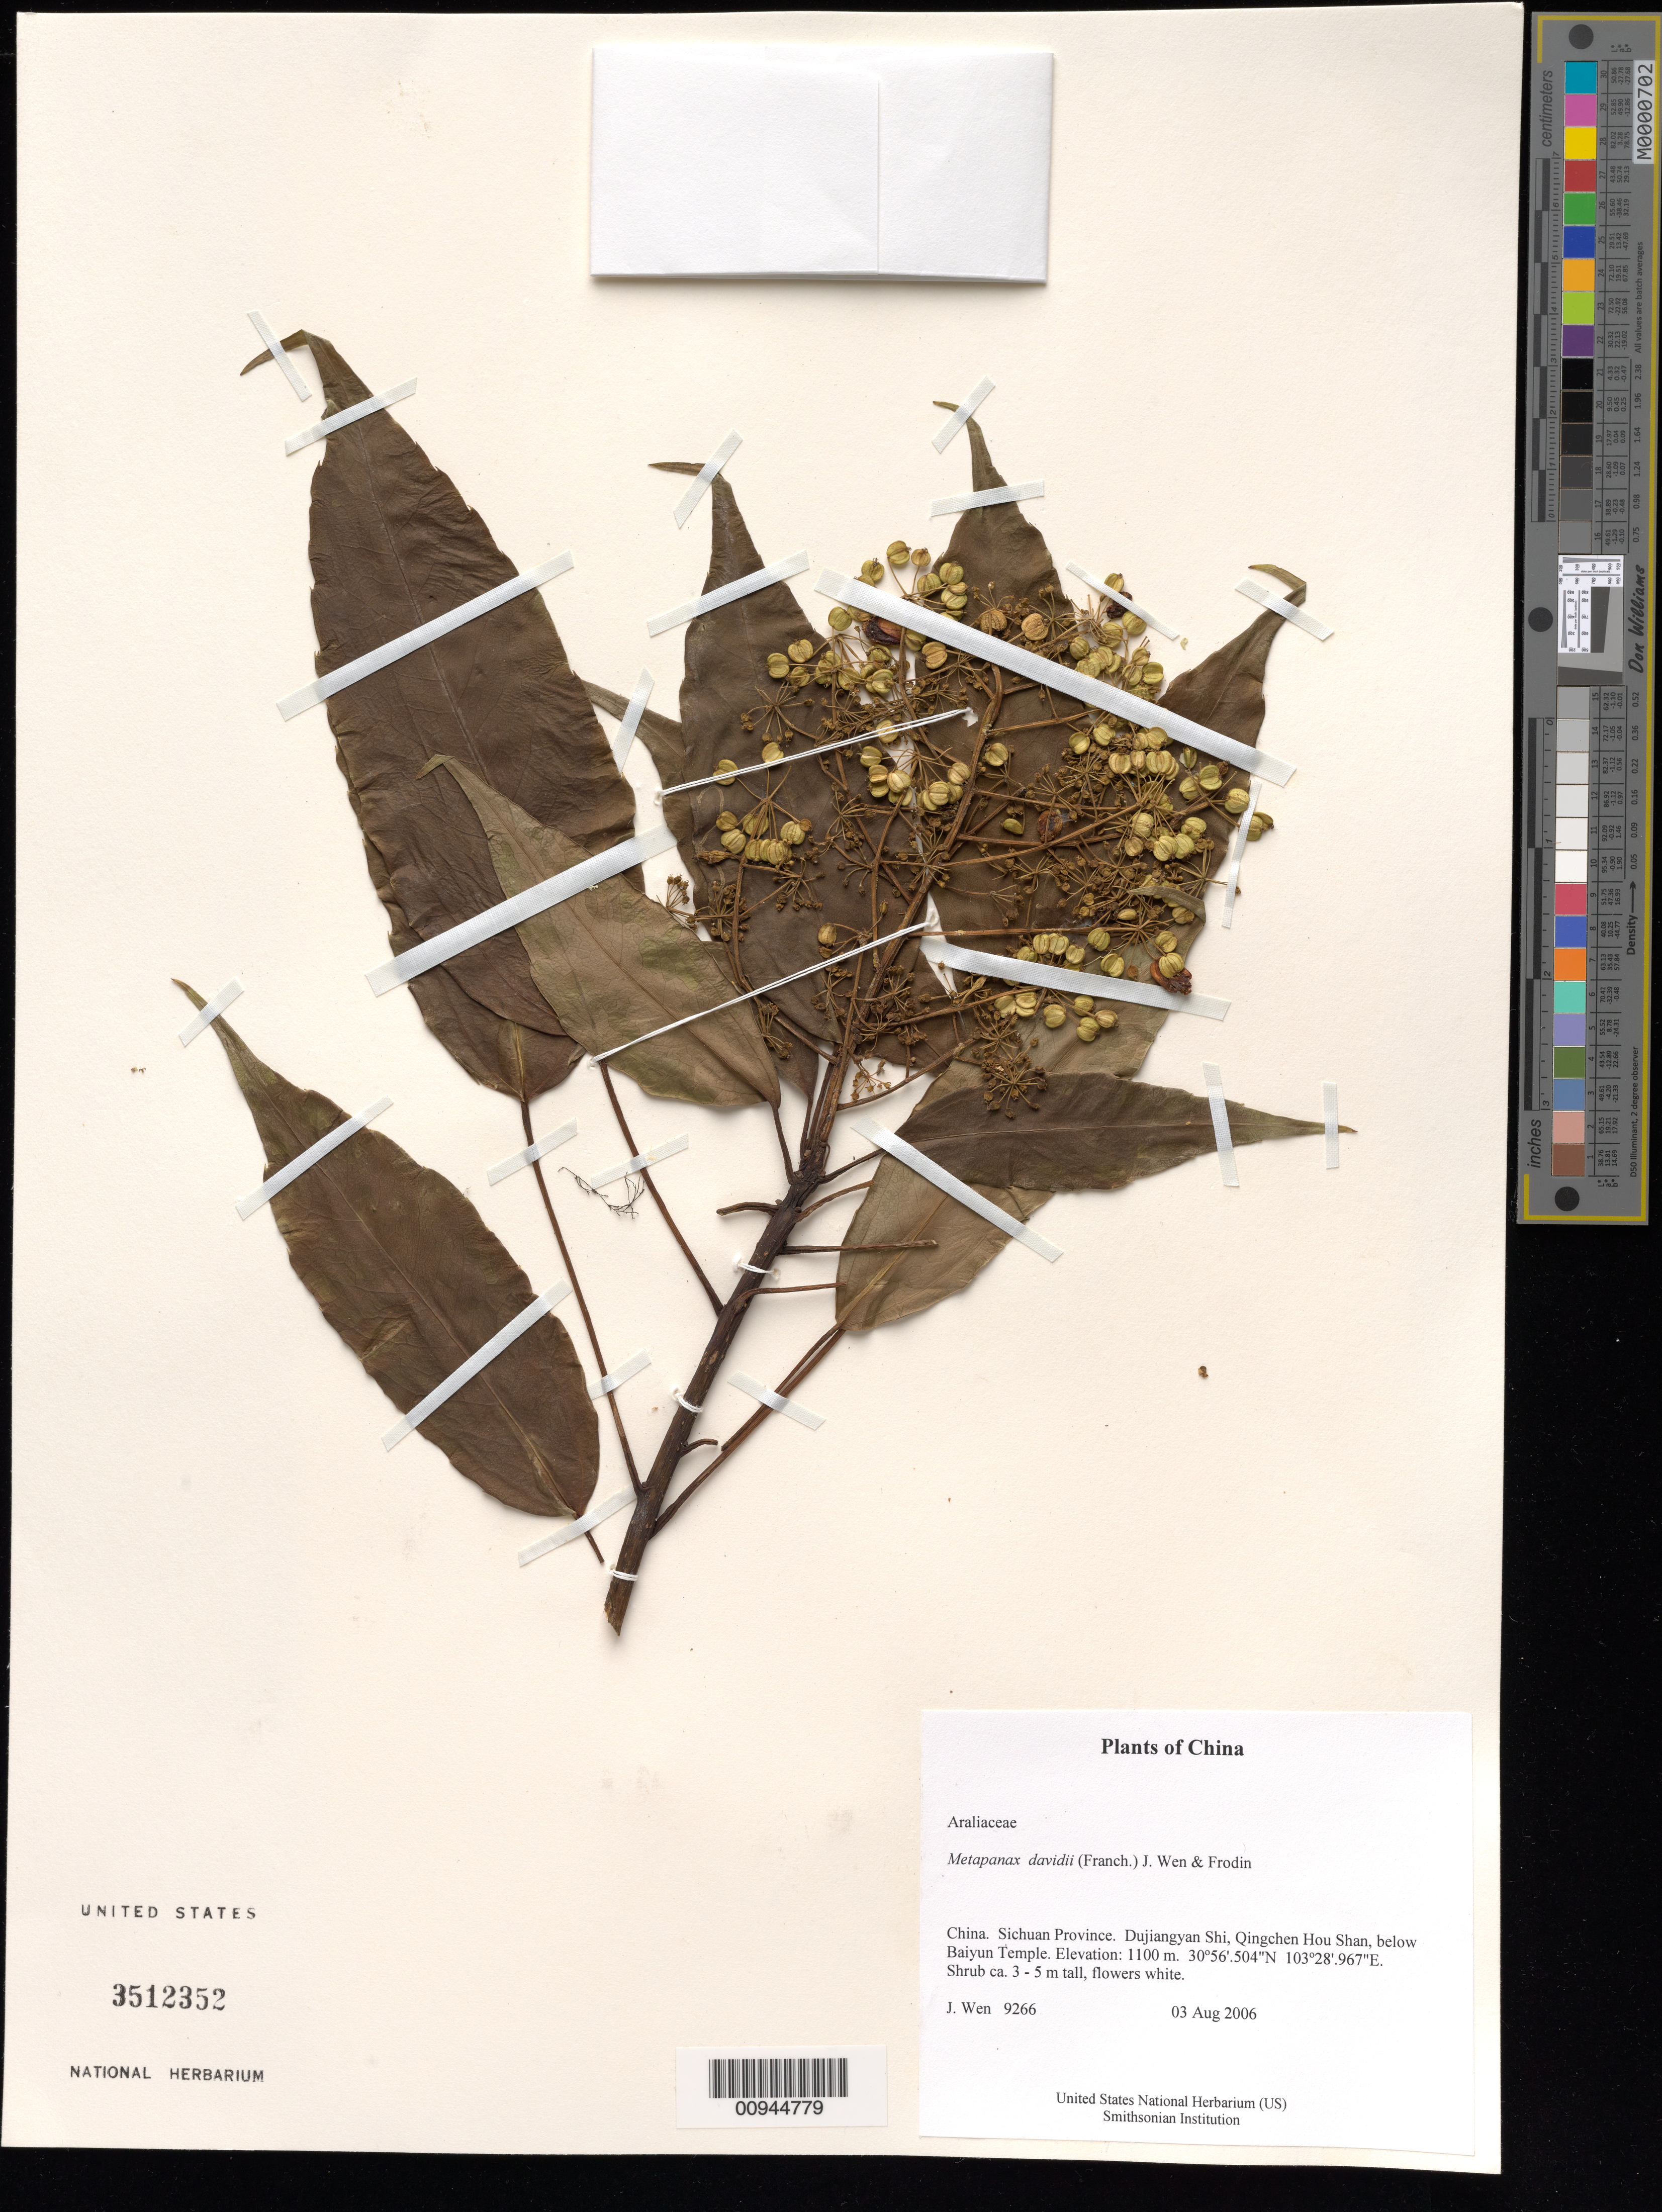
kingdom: Plantae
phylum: Tracheophyta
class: Magnoliopsida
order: Apiales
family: Araliaceae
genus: Metapanax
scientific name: Metapanax davidii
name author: J. Wen & Frodin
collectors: J. Wen & S. Wu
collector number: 9266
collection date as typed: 03 Aug 2006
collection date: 2006-08-03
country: China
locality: Sichuan Province. Dujiangyan Shi, Qingchen Hou Shan, below Baiyun Temple.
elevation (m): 1100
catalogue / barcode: US 3512352